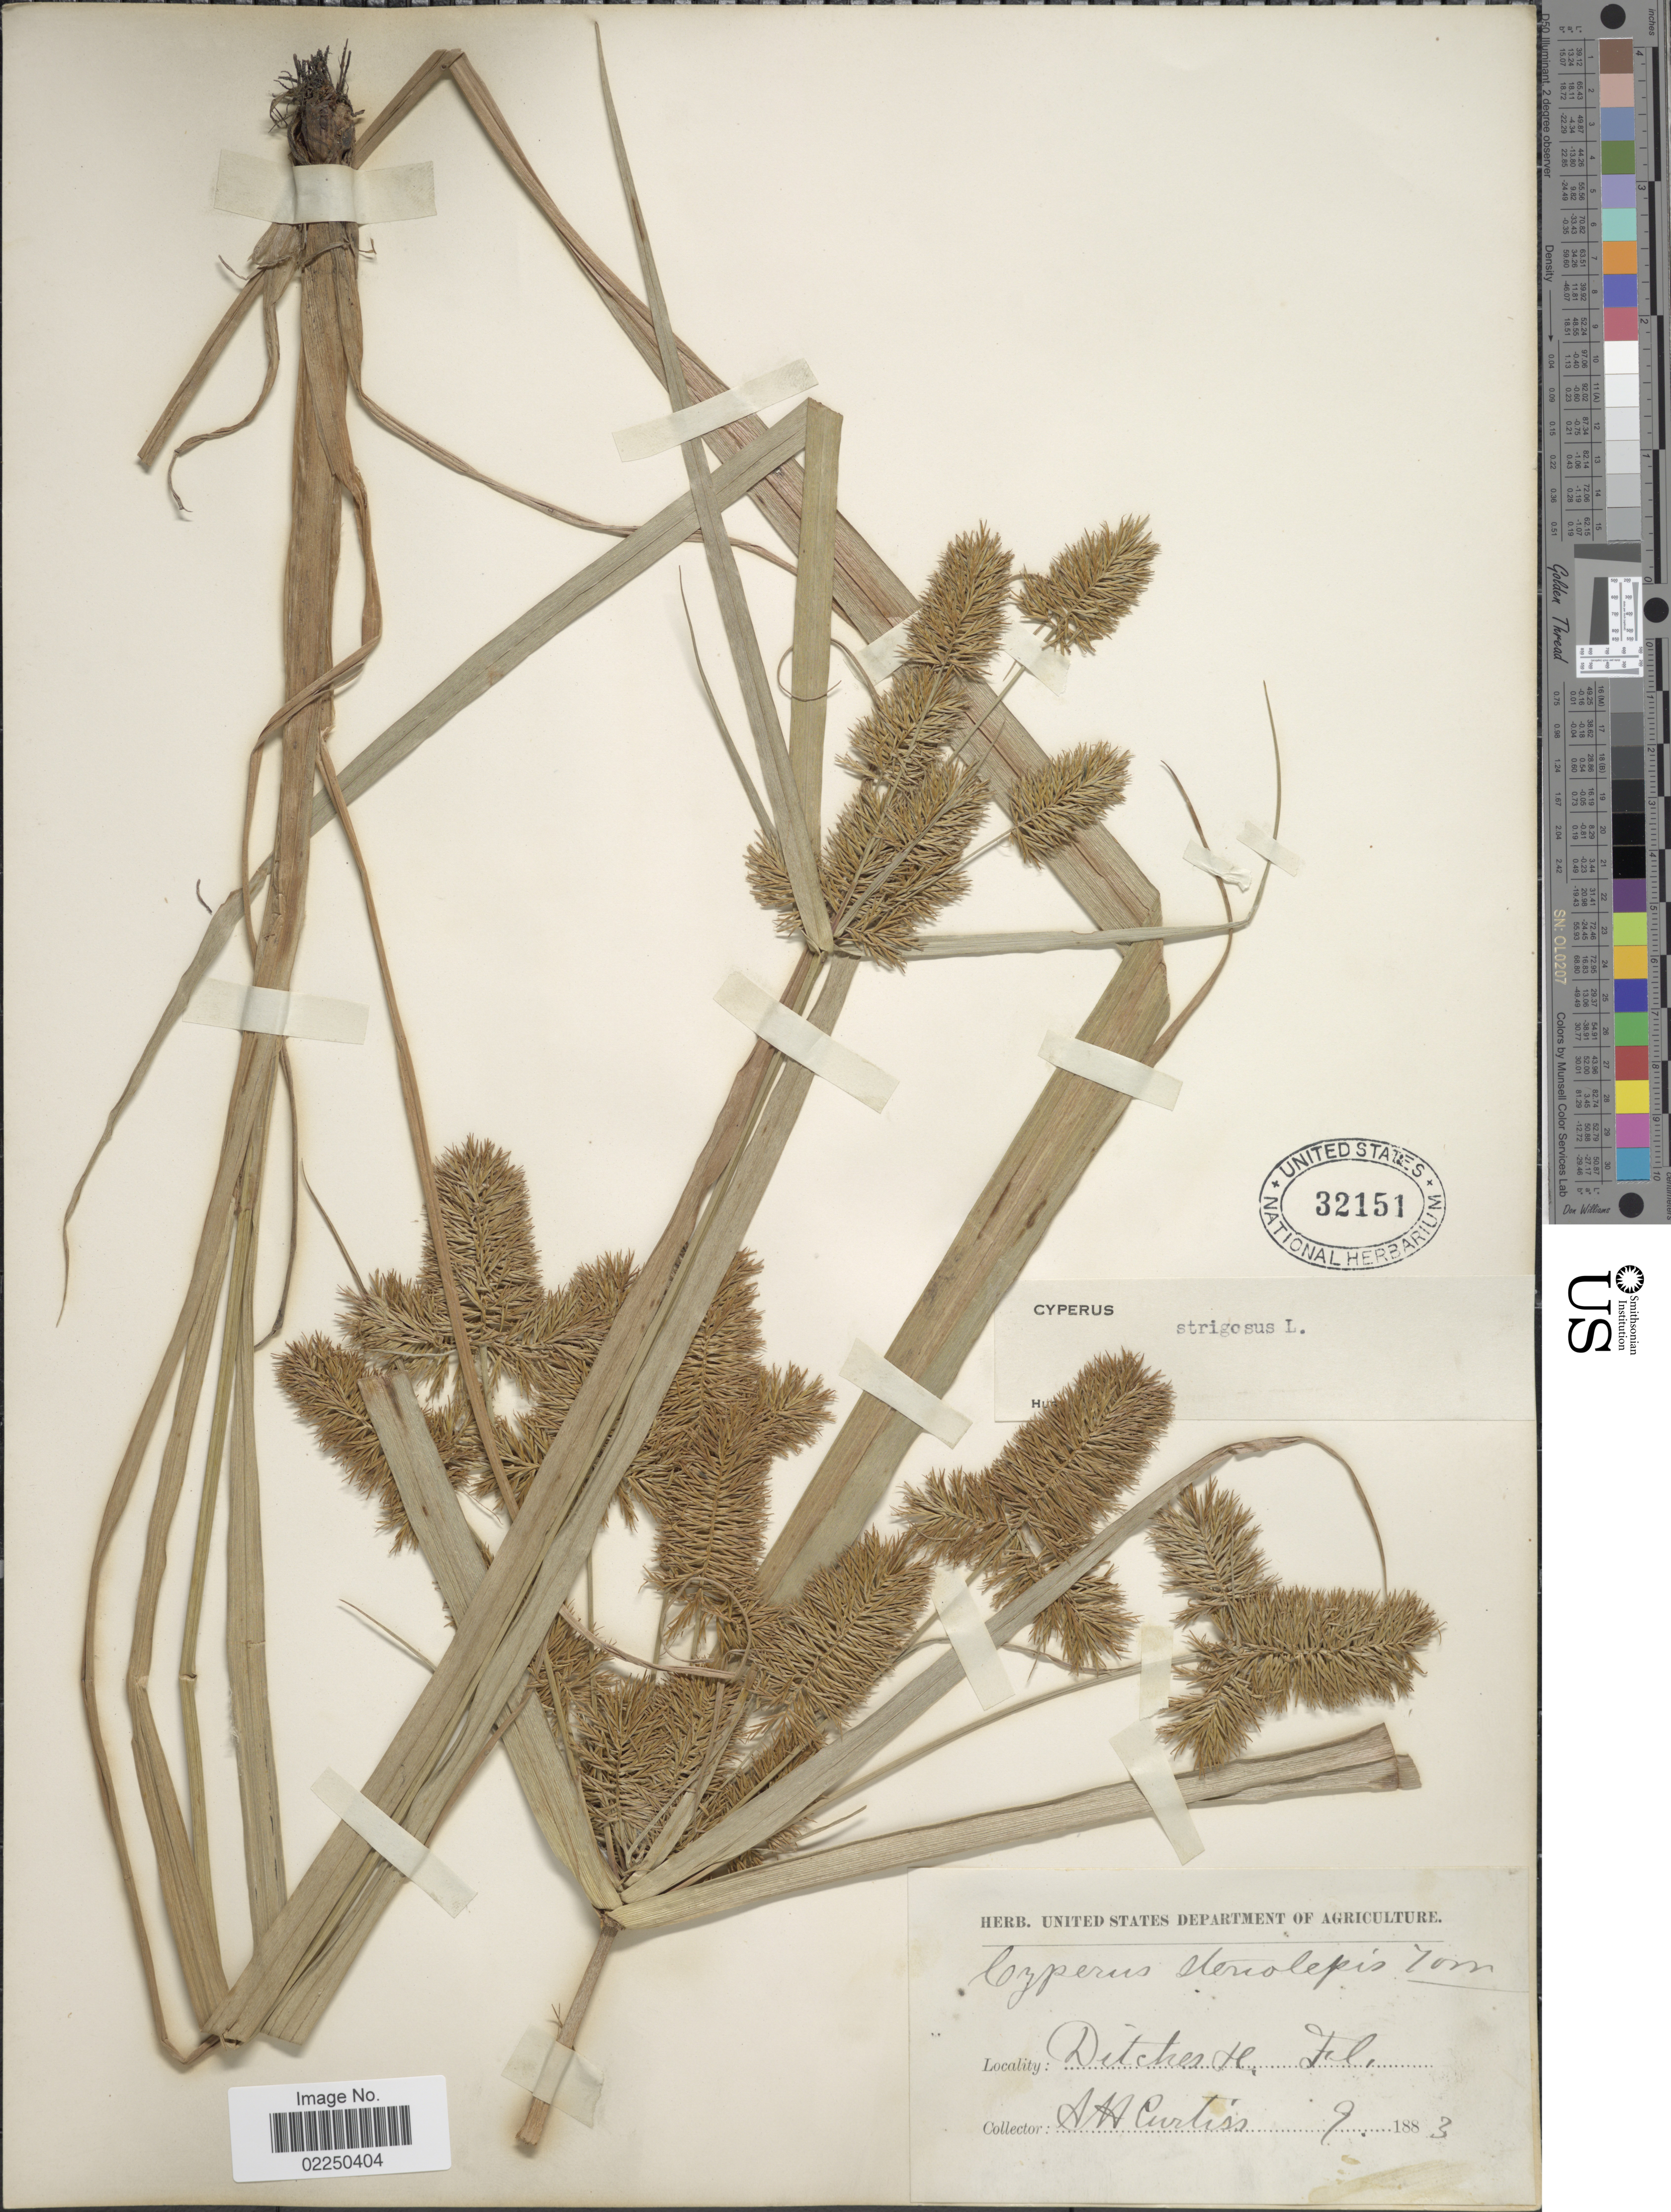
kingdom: Plantae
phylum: Tracheophyta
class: Liliopsida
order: Poales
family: Cyperaceae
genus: Cyperus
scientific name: Cyperus strigosus var. stenolepis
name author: (Torr.) Kük.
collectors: A. H. Curtiss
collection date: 1883-09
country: United States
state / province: Florida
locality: Ditches H.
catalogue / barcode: US 32151